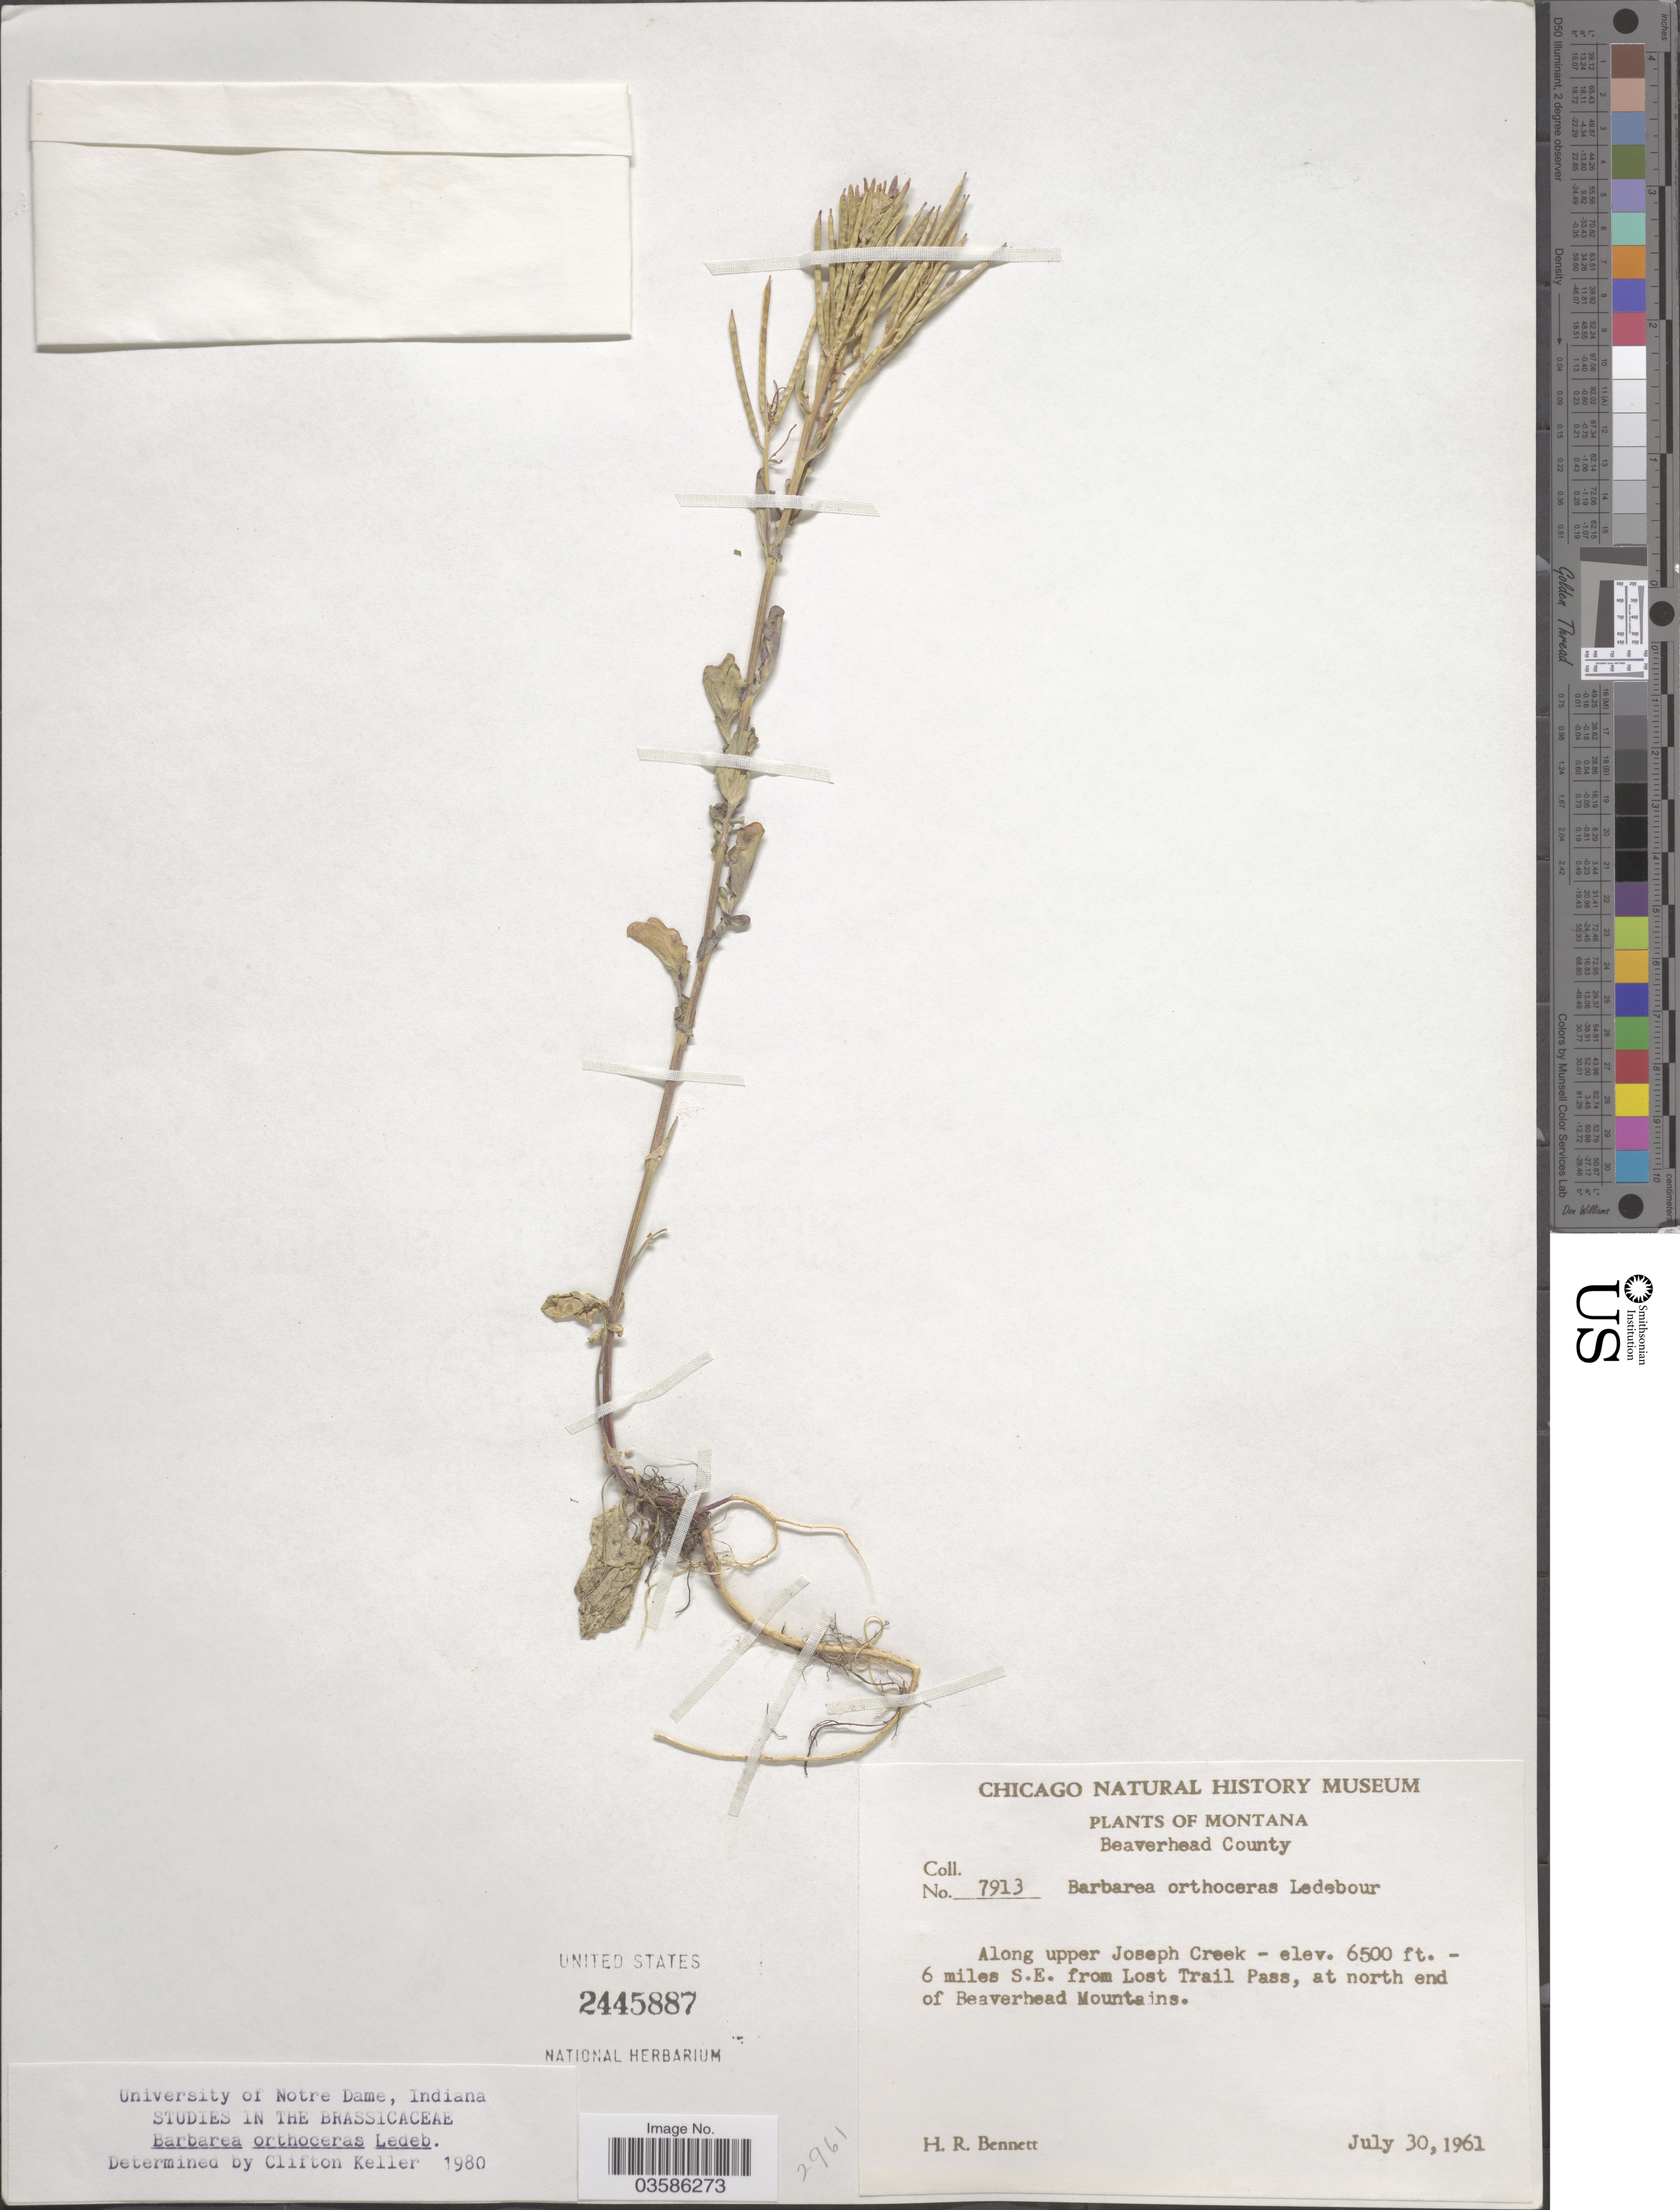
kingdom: Plantae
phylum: Tracheophyta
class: Magnoliopsida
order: Brassicales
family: Brassicaceae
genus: Barbarea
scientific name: Barbarea orthoceras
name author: Ledeb.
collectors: H. R. Bennett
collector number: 7913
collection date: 1961-07-30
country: United States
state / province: Montana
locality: Beaverhead County. Along upper Joseph Creek. 6 miles S. E. from Lost Trail Pass, at north end of Beaverhead Mountains.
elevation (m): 1981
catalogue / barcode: US 2445887